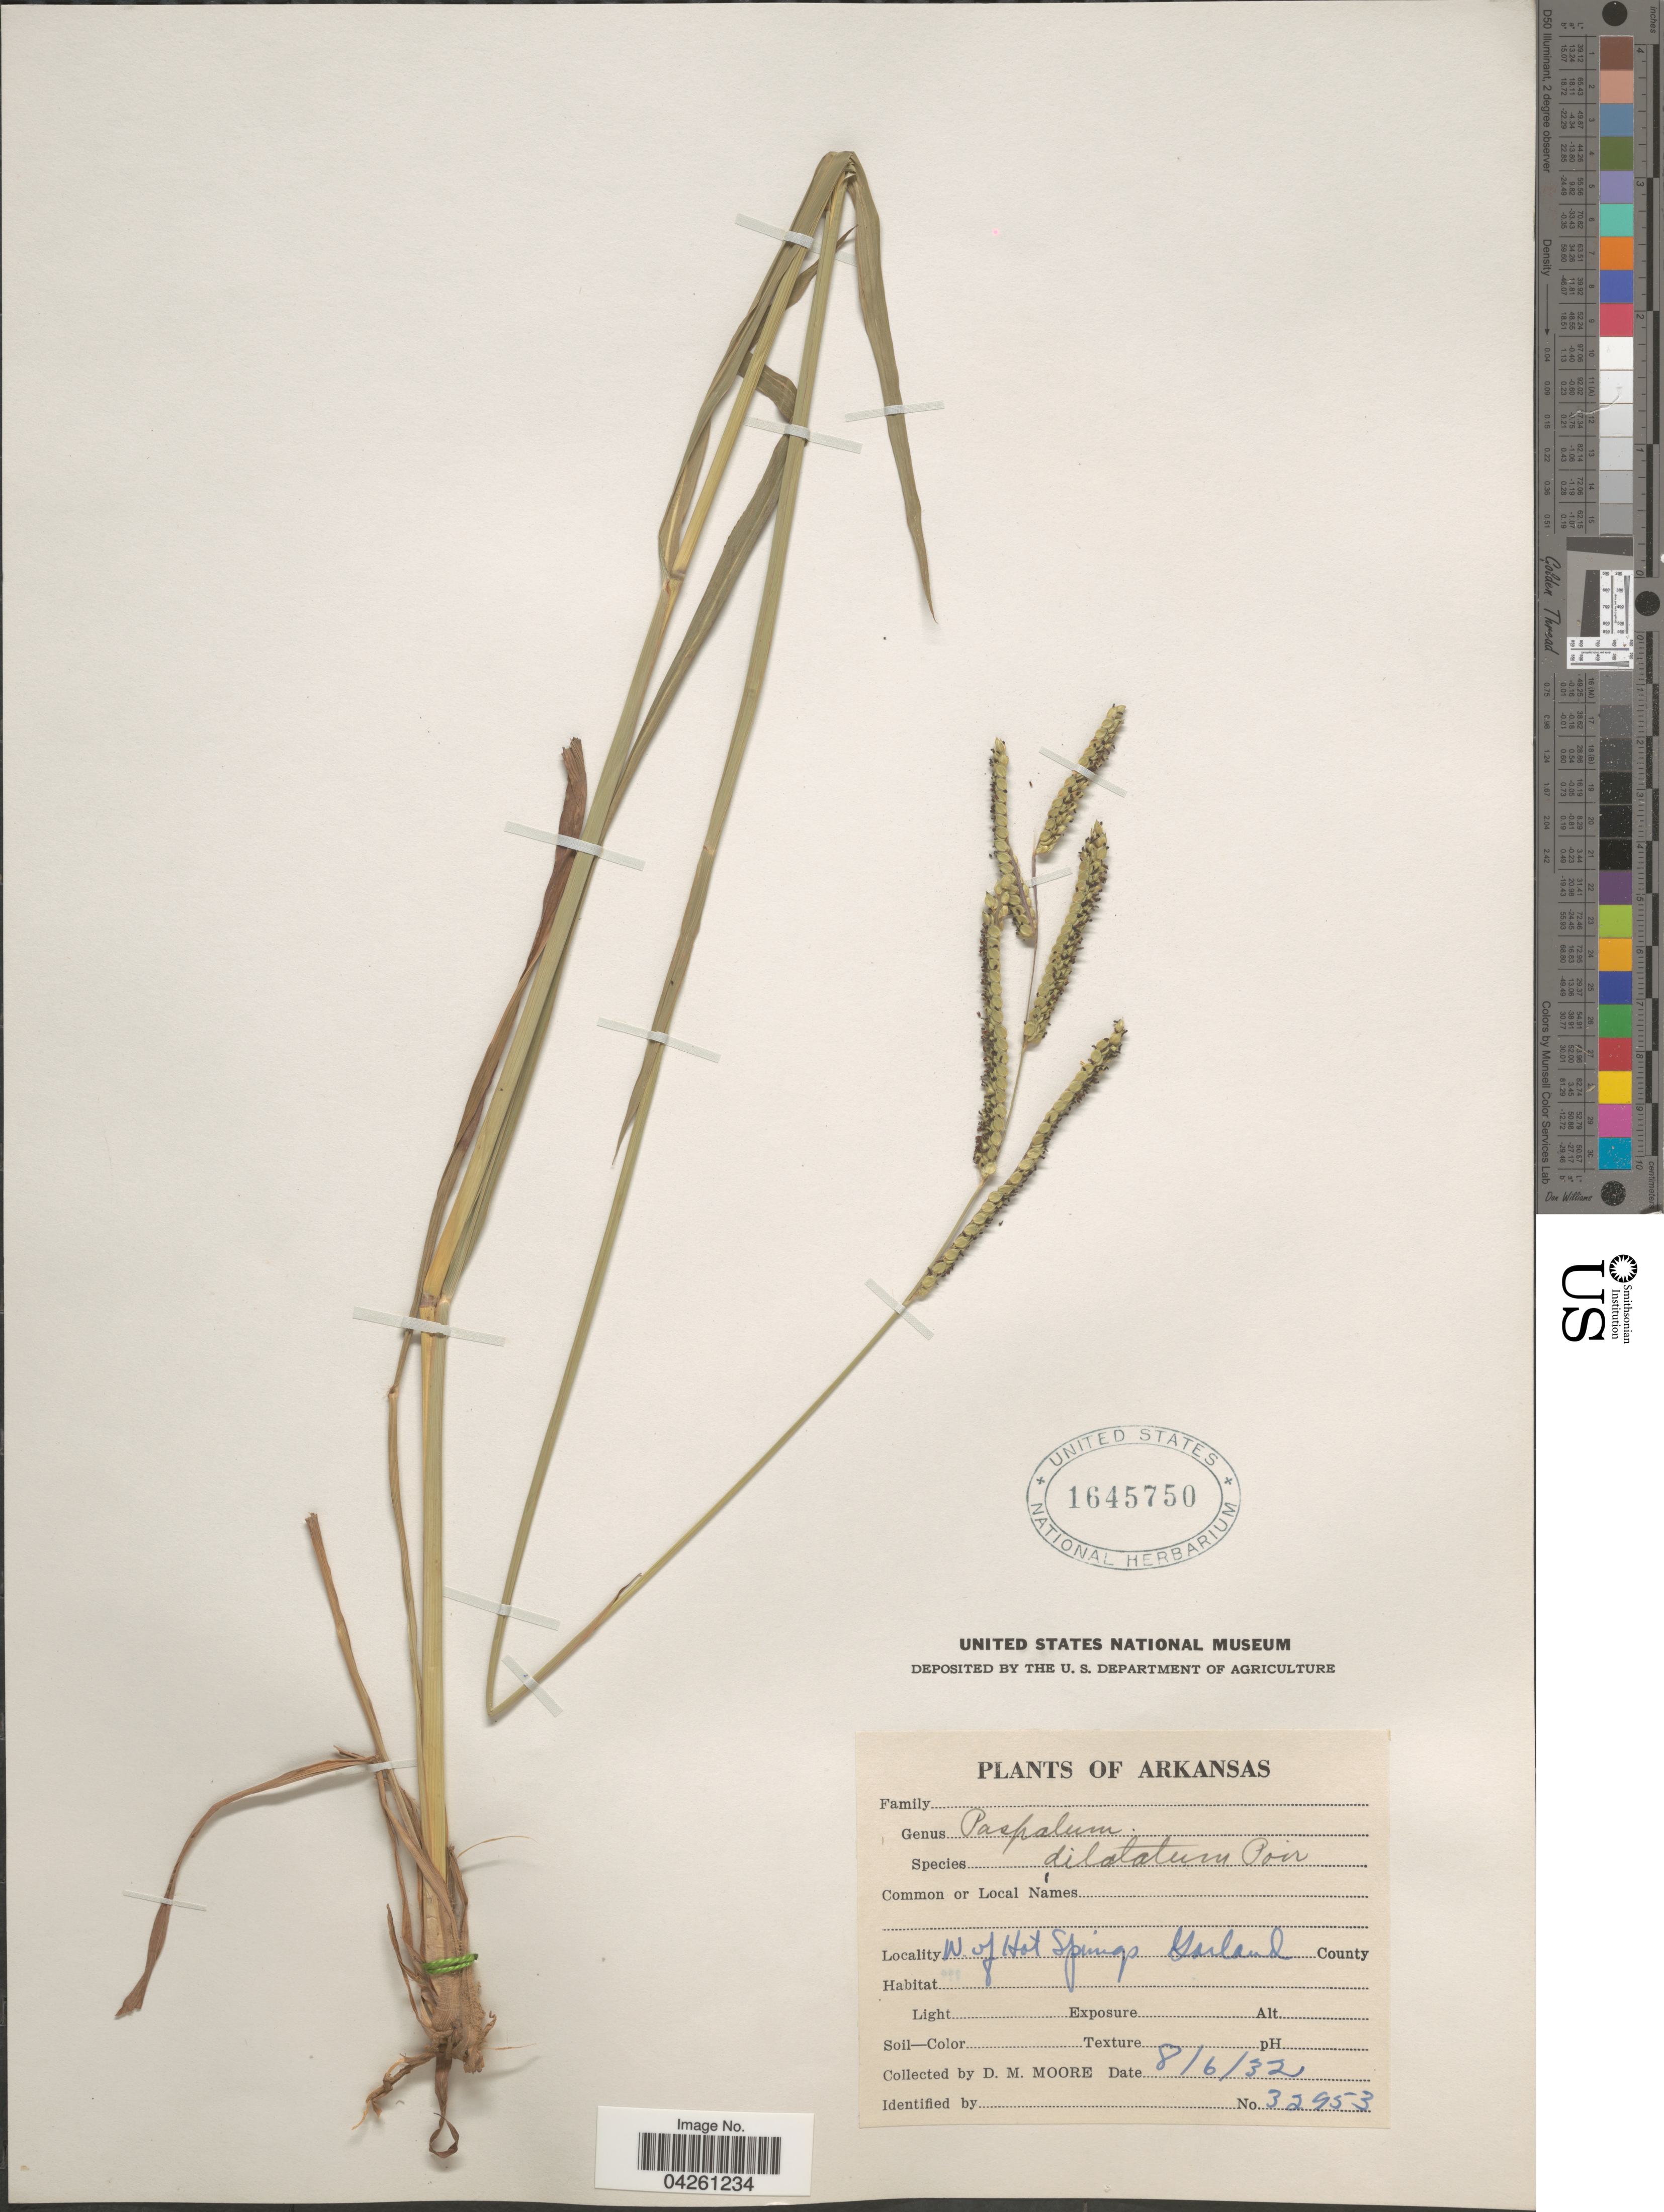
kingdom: Plantae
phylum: Tracheophyta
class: Liliopsida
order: Poales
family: Poaceae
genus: Paspalum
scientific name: Paspalum dilatatum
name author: Poir.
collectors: D. Moore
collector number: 32953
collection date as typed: Transcribed d/m/y: 6/8/32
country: United States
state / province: Arkansas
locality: W. of Hot Springs; Garland County.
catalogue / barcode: US 1645750